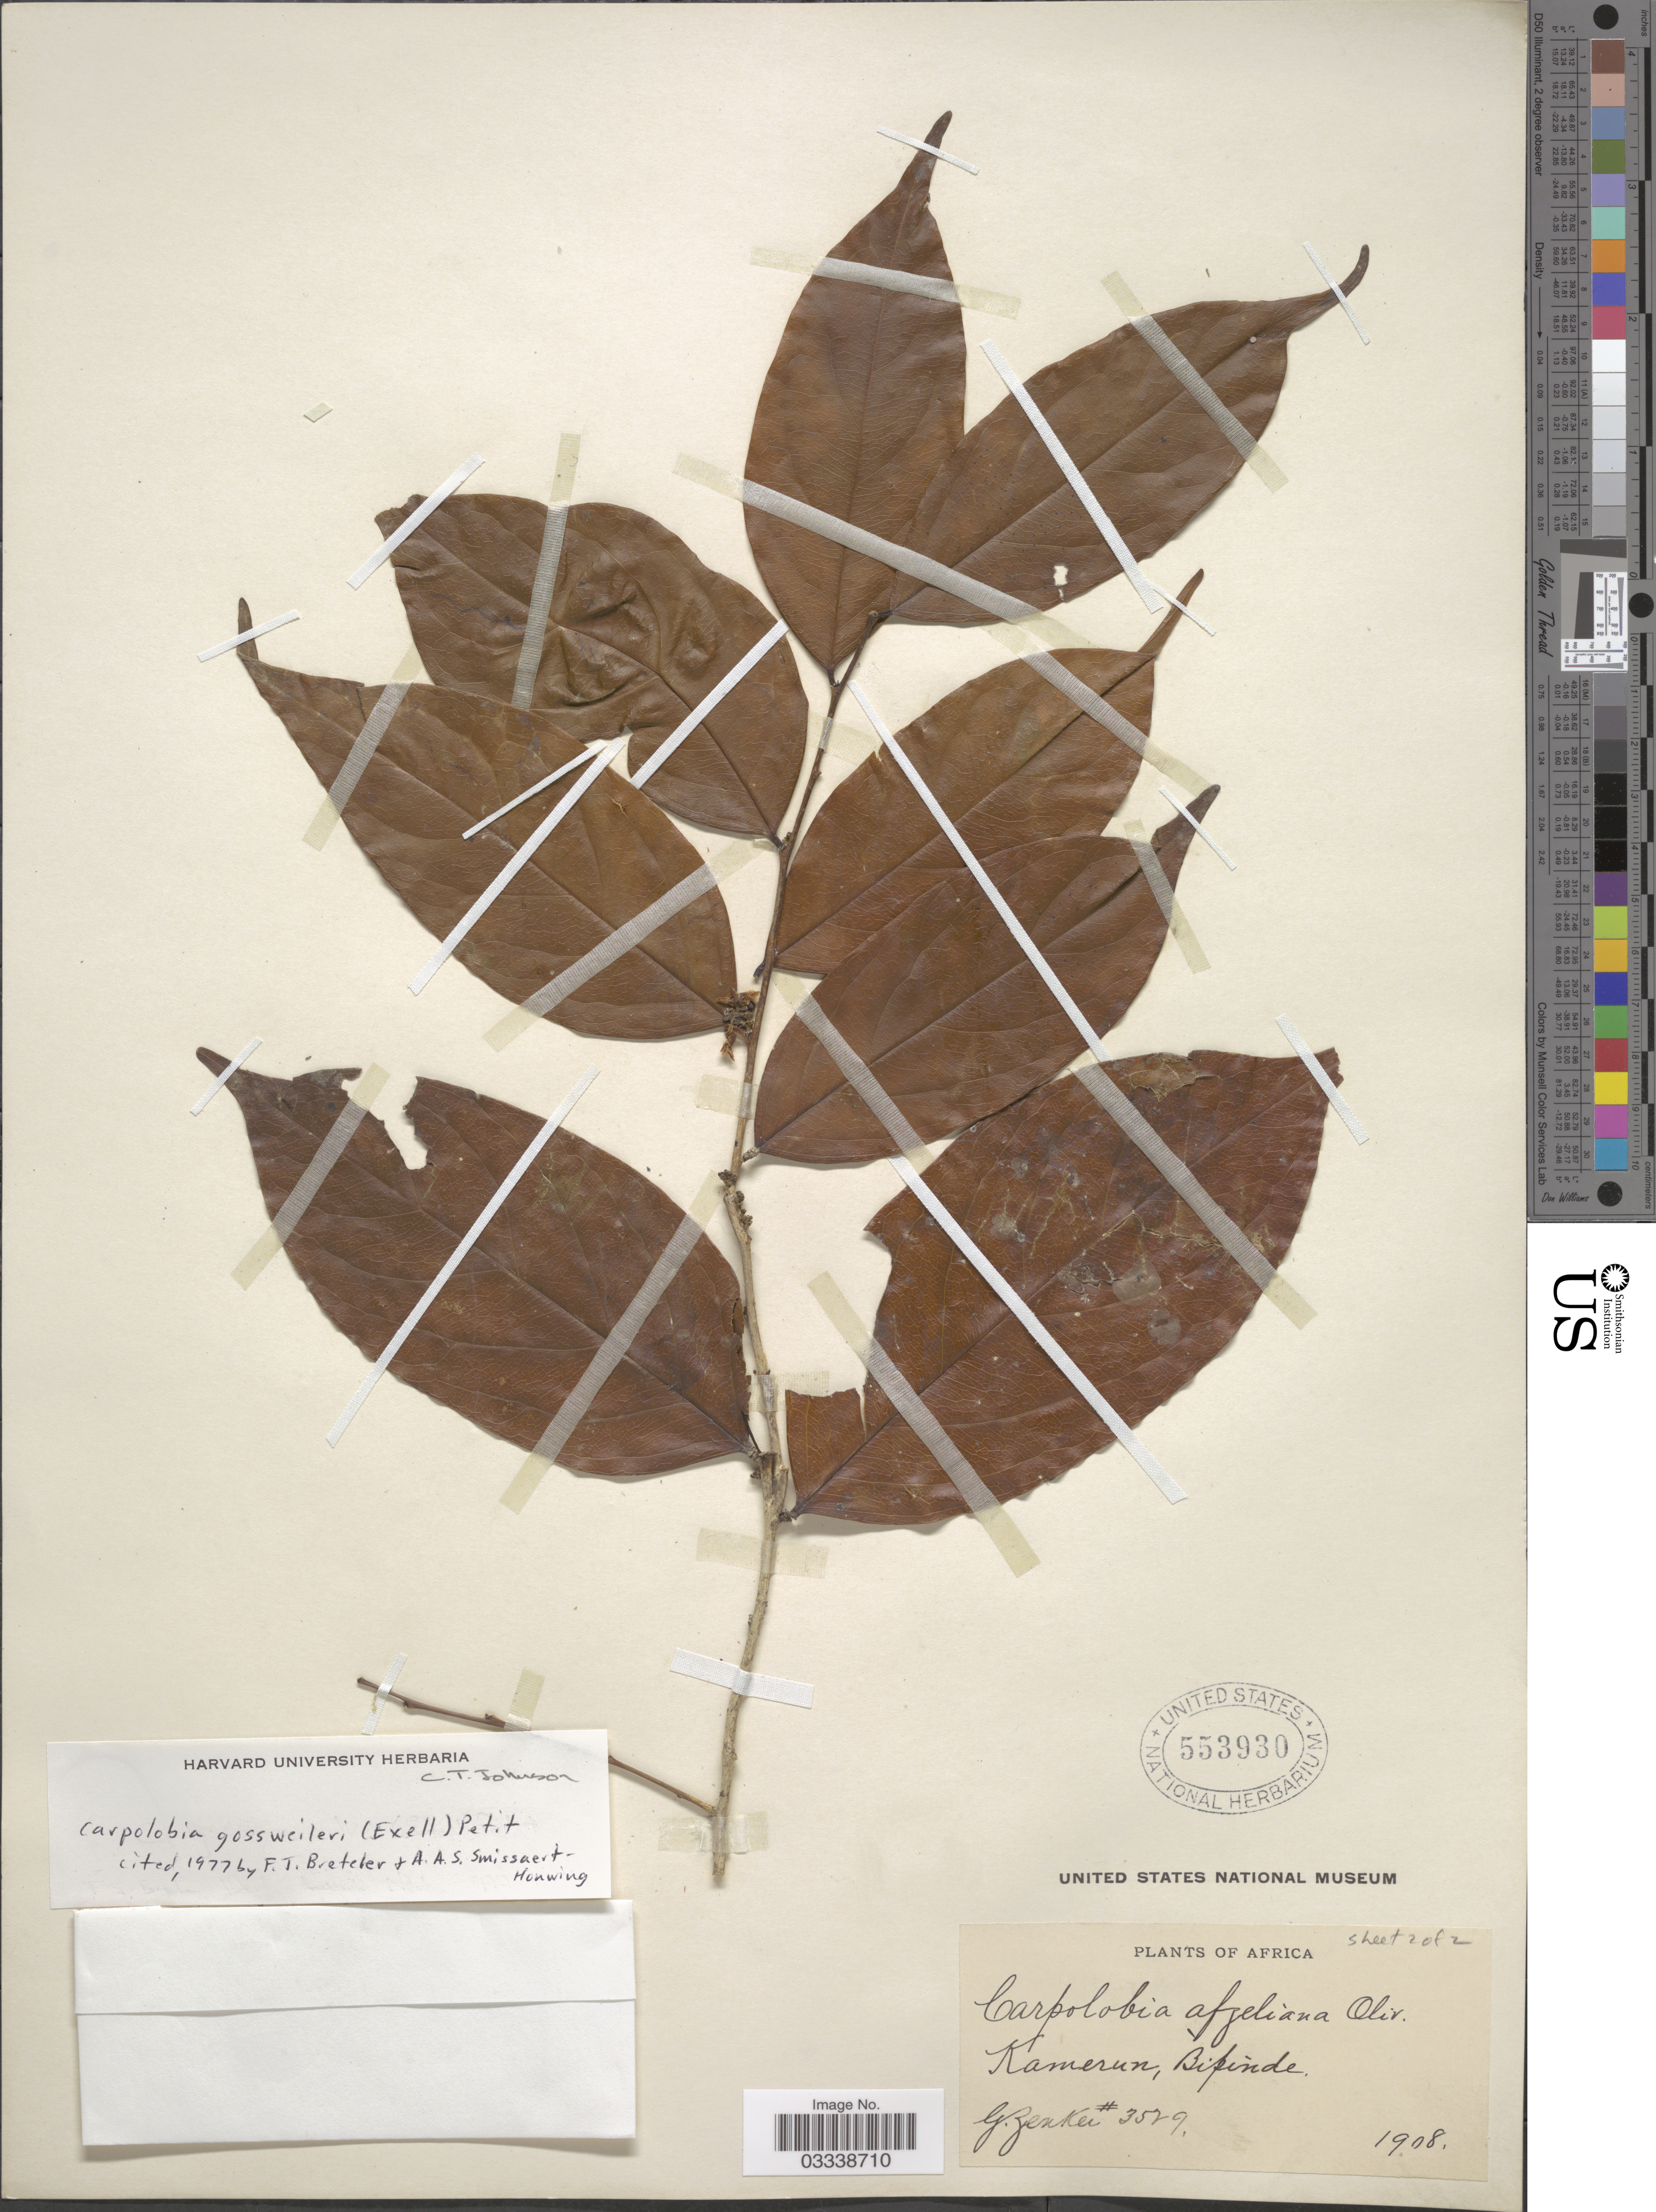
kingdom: Plantae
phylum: Tracheophyta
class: Magnoliopsida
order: Fabales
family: Polygalaceae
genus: Carpolobia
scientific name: Carpolobia gossweileri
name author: (Exell) E.M.A. Petit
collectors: G. A. Zenker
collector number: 3529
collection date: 1908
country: Cameroon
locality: Africa. Kamerun, Bipinde.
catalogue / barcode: US 553930